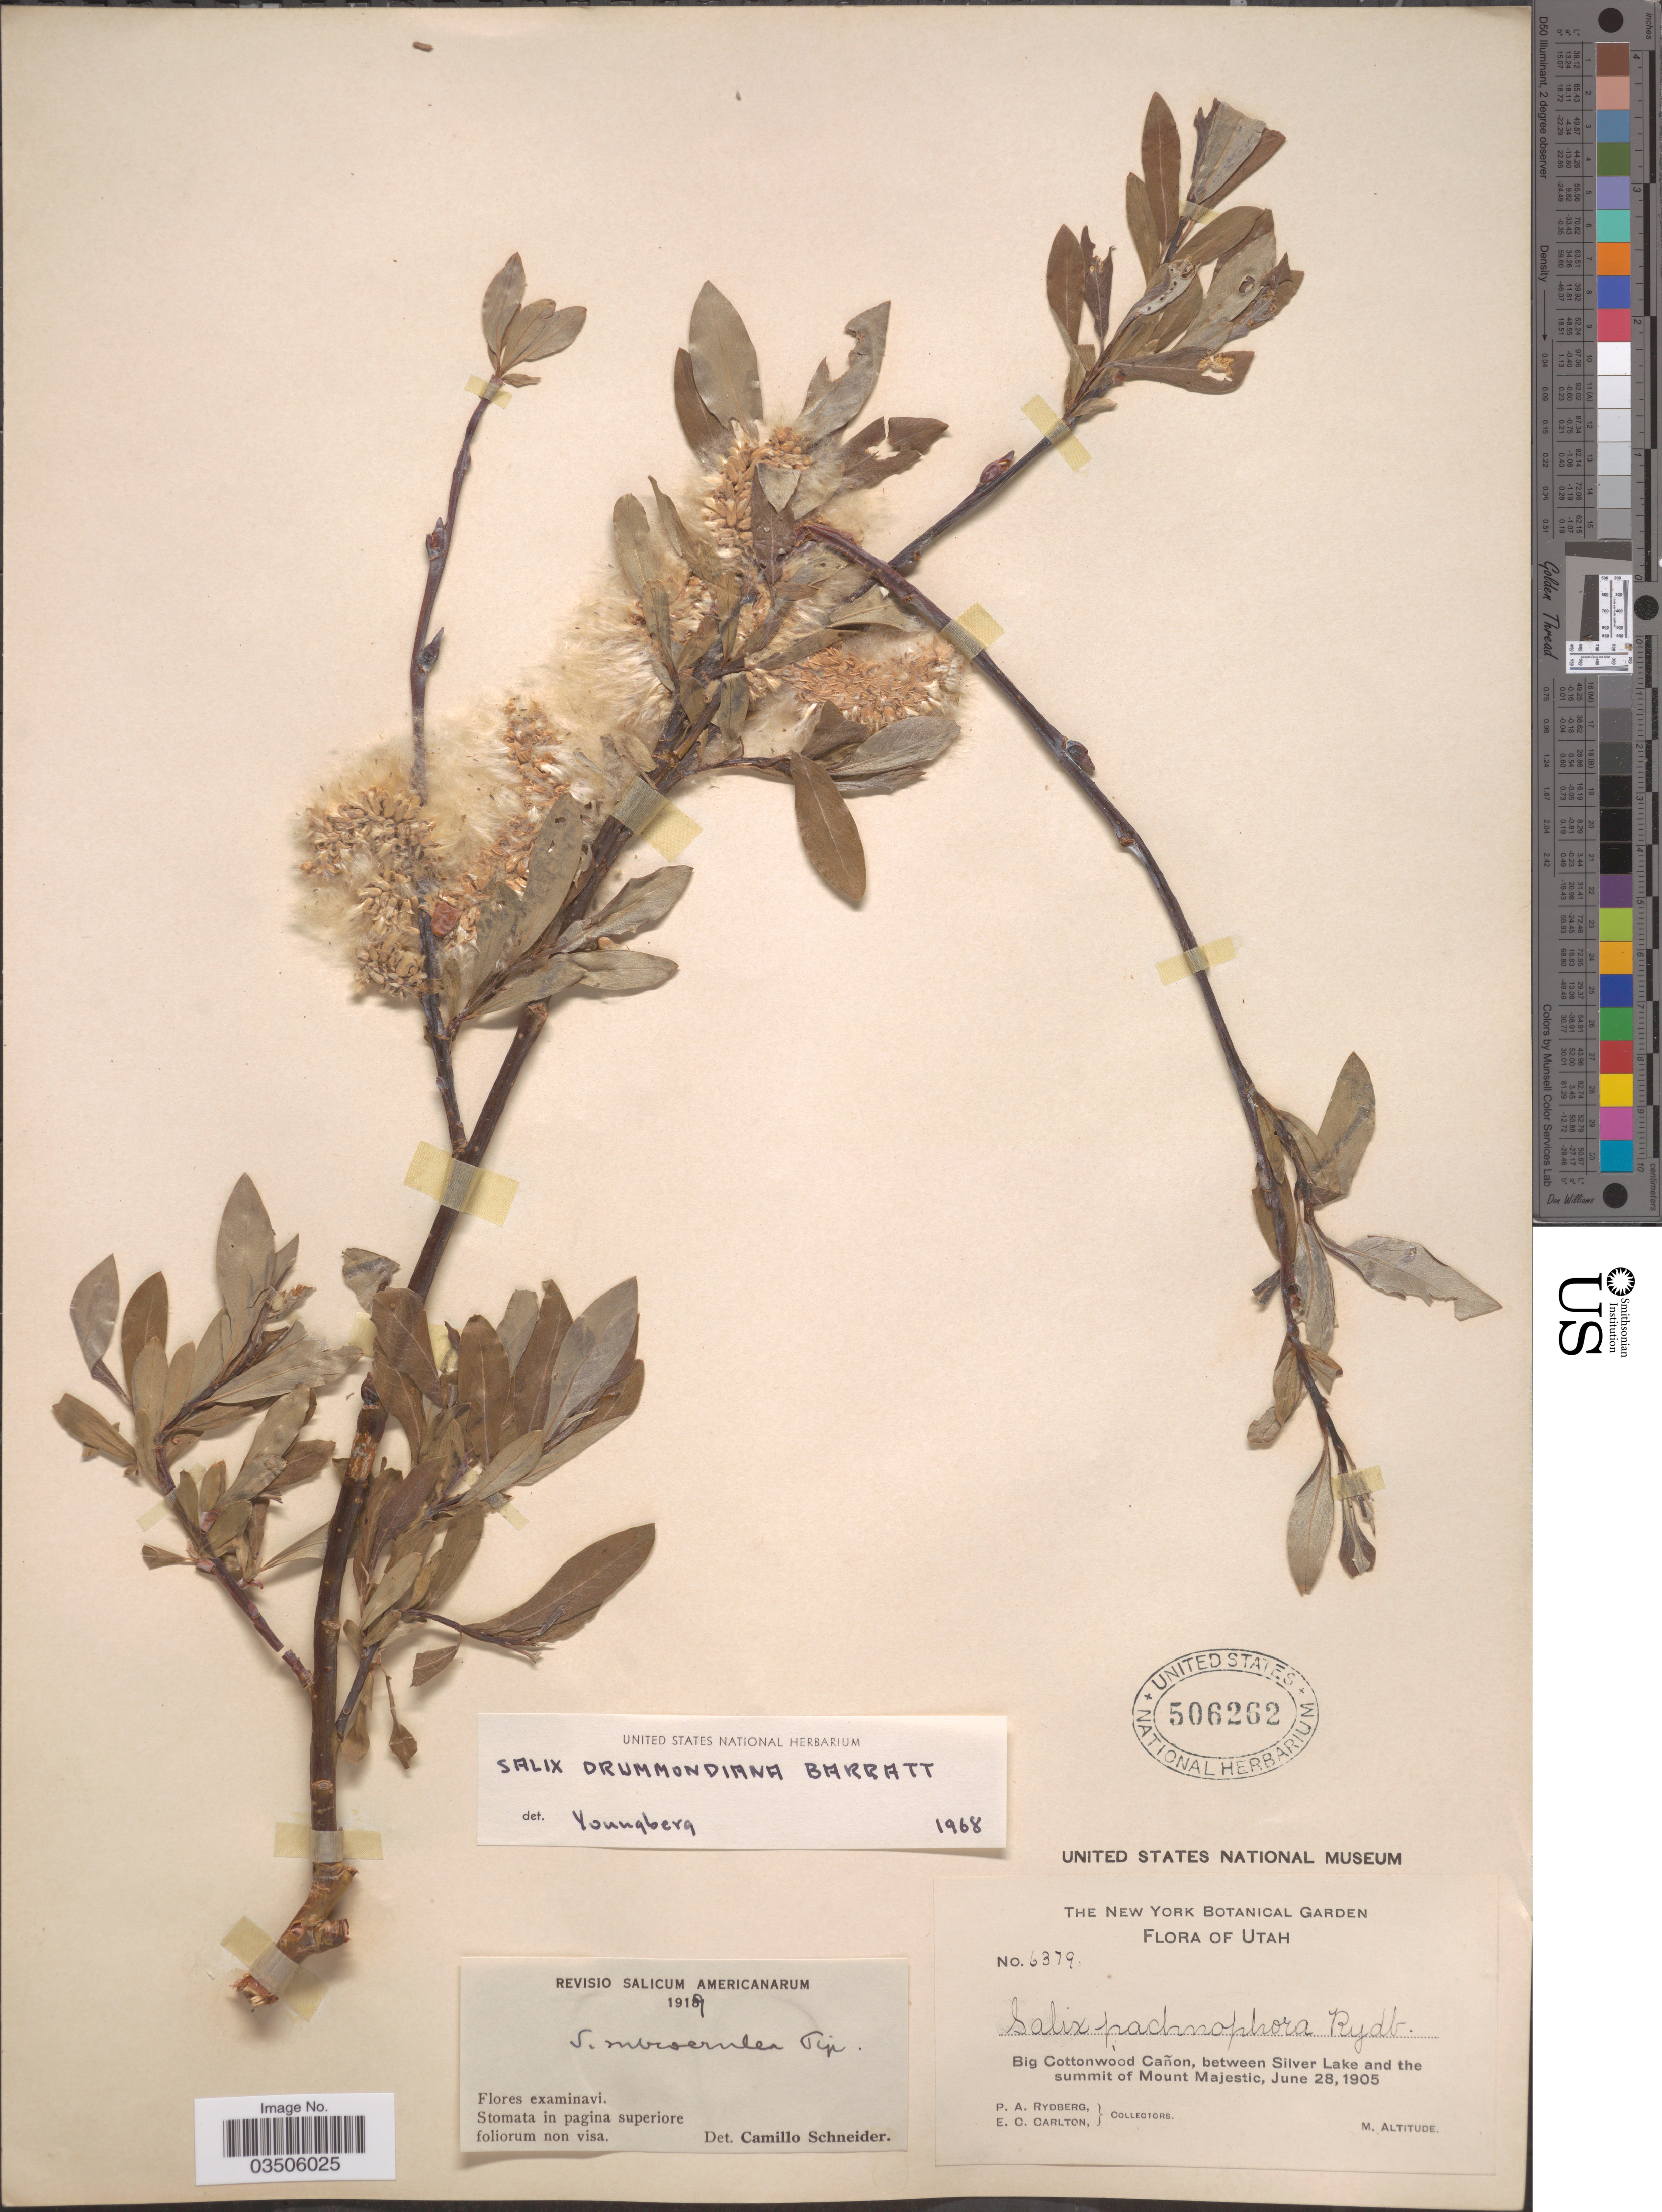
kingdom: Plantae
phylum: Tracheophyta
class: Magnoliopsida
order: Malpighiales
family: Salicaceae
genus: Salix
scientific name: Salix subcoerulea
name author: Piper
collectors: P. A. Rydberg & E. Carlton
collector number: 6379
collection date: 1905-06-28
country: United States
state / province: Utah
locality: Big Cottonwood Cañon, between Silver Lake and the summit of Mount Majestic.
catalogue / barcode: US 506262